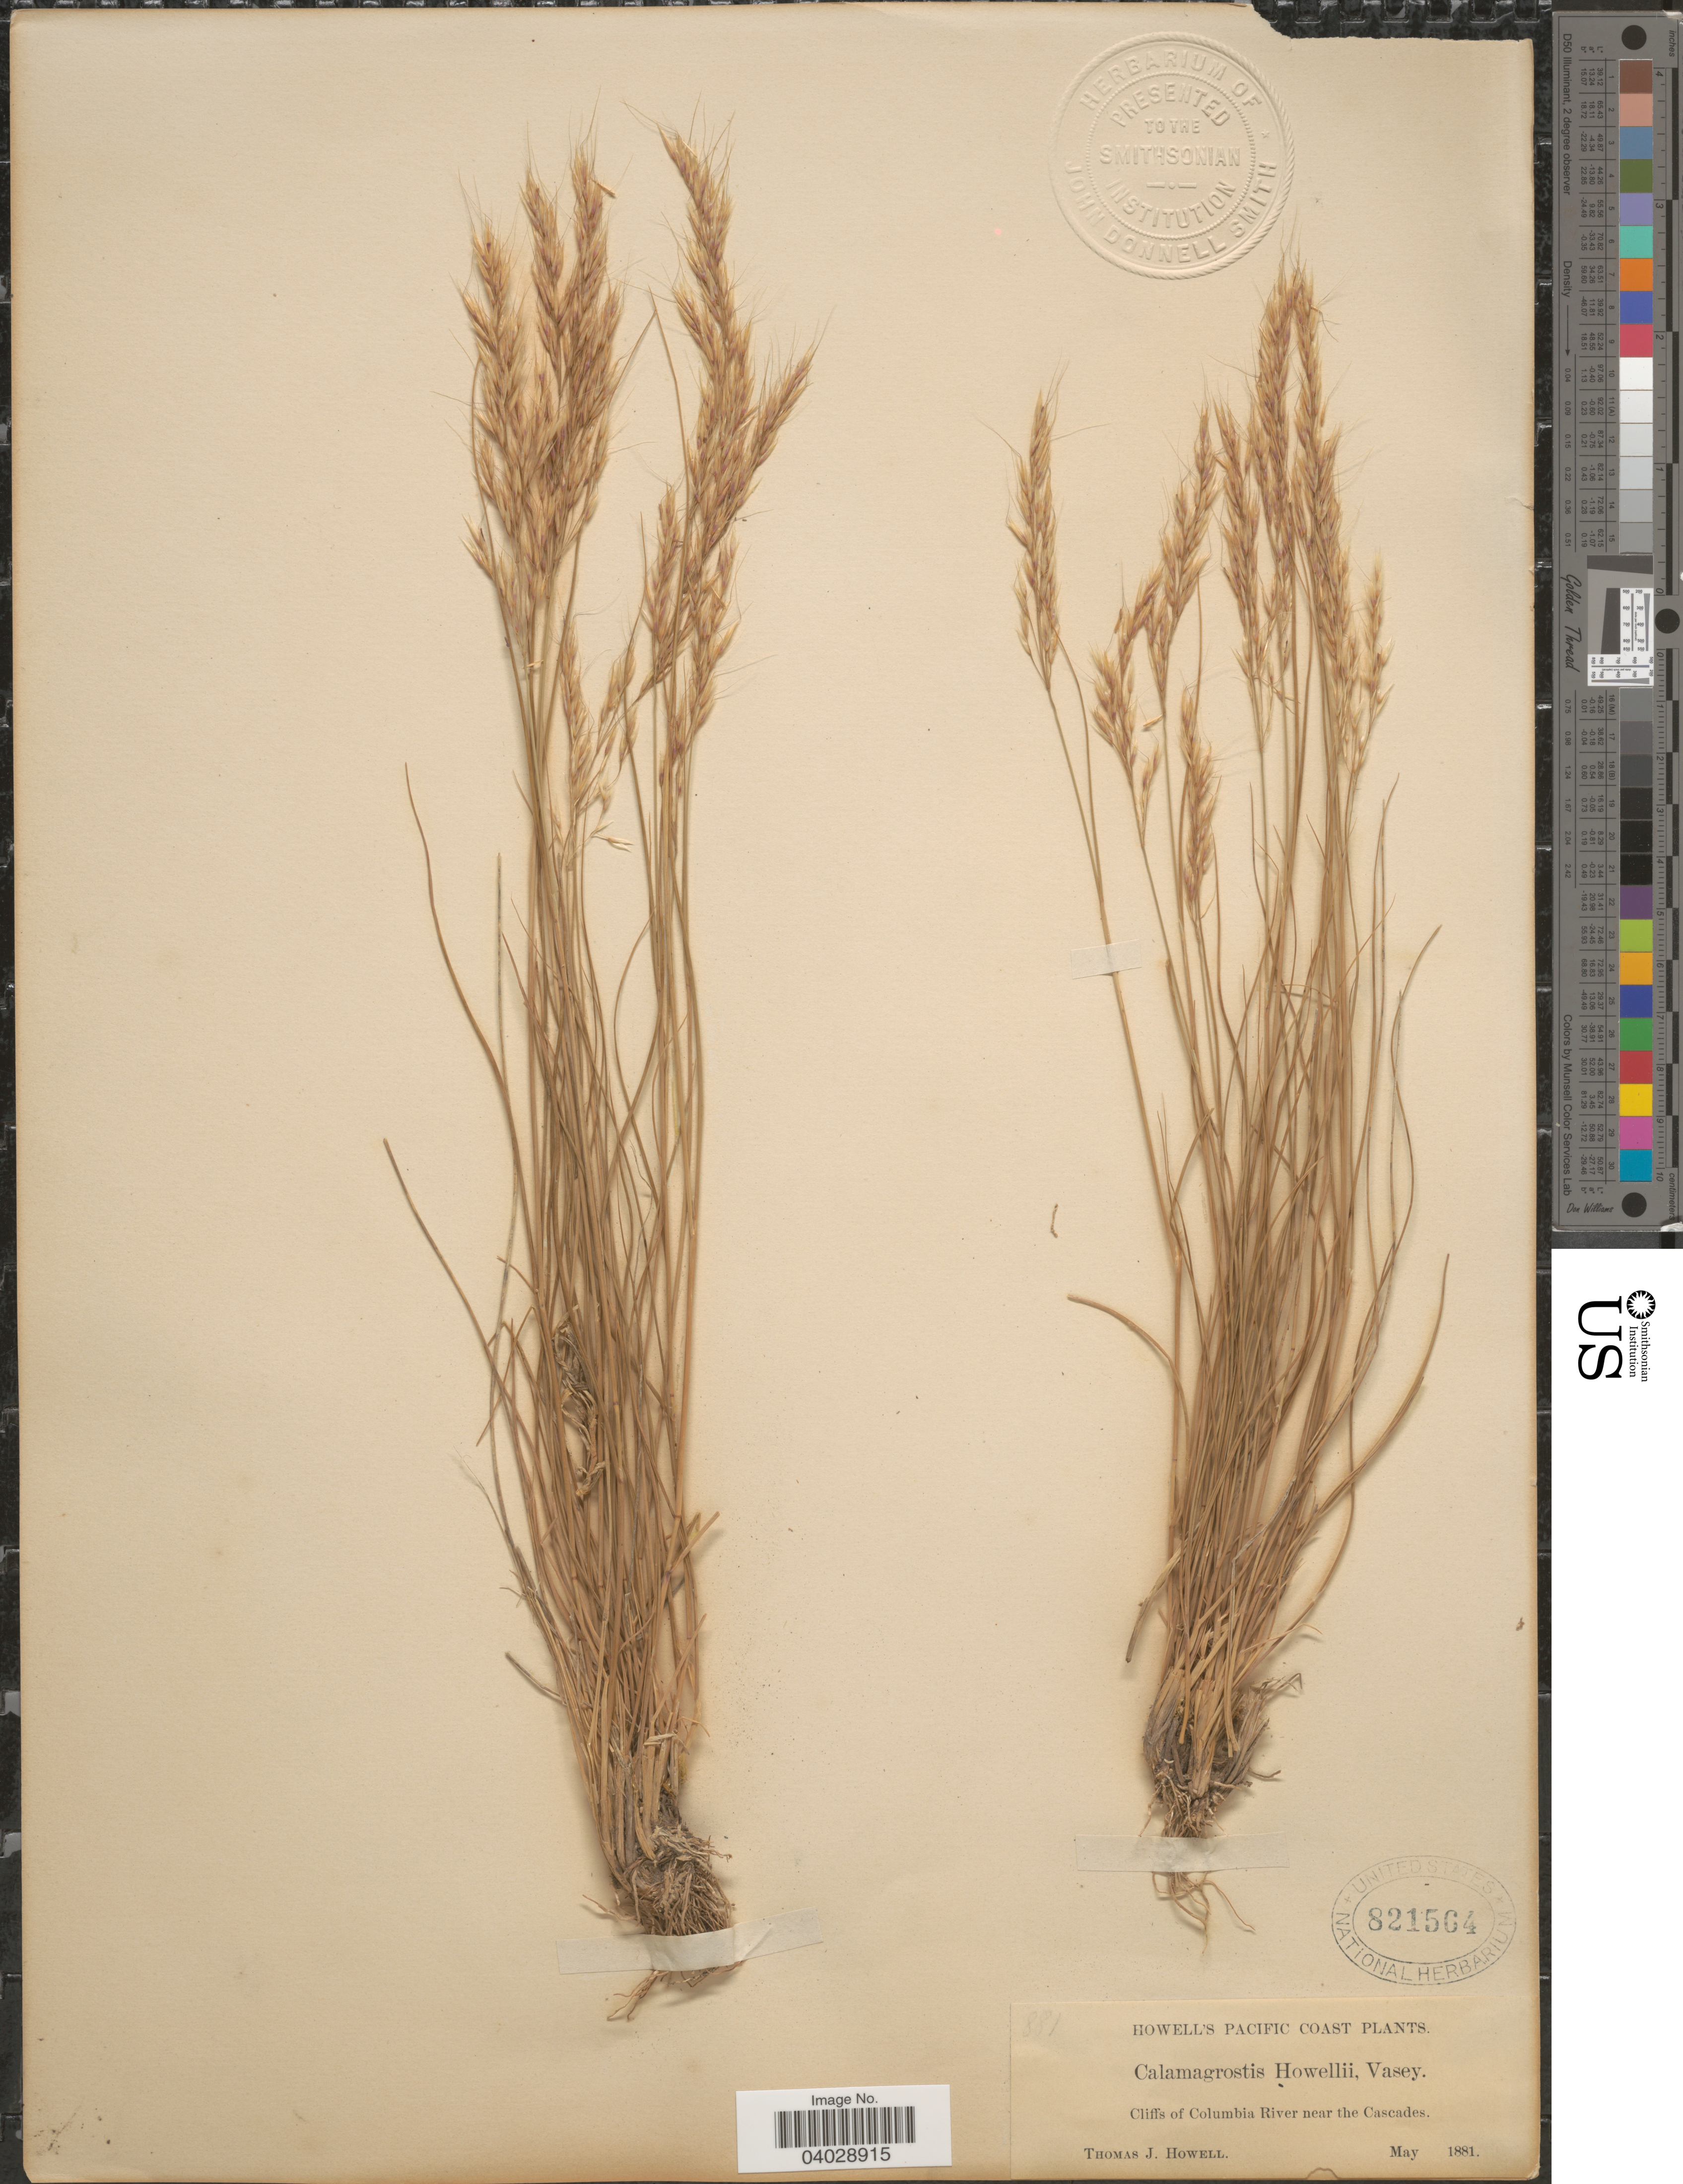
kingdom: Plantae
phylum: Tracheophyta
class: Liliopsida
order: Poales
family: Poaceae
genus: Calamagrostis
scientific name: Calamagrostis howellii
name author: Vasey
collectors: T. J. Howell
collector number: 881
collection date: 1881-05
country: United States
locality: Pacific Coast. Cliffs of Columbia River near the Cascades.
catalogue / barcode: US 821564